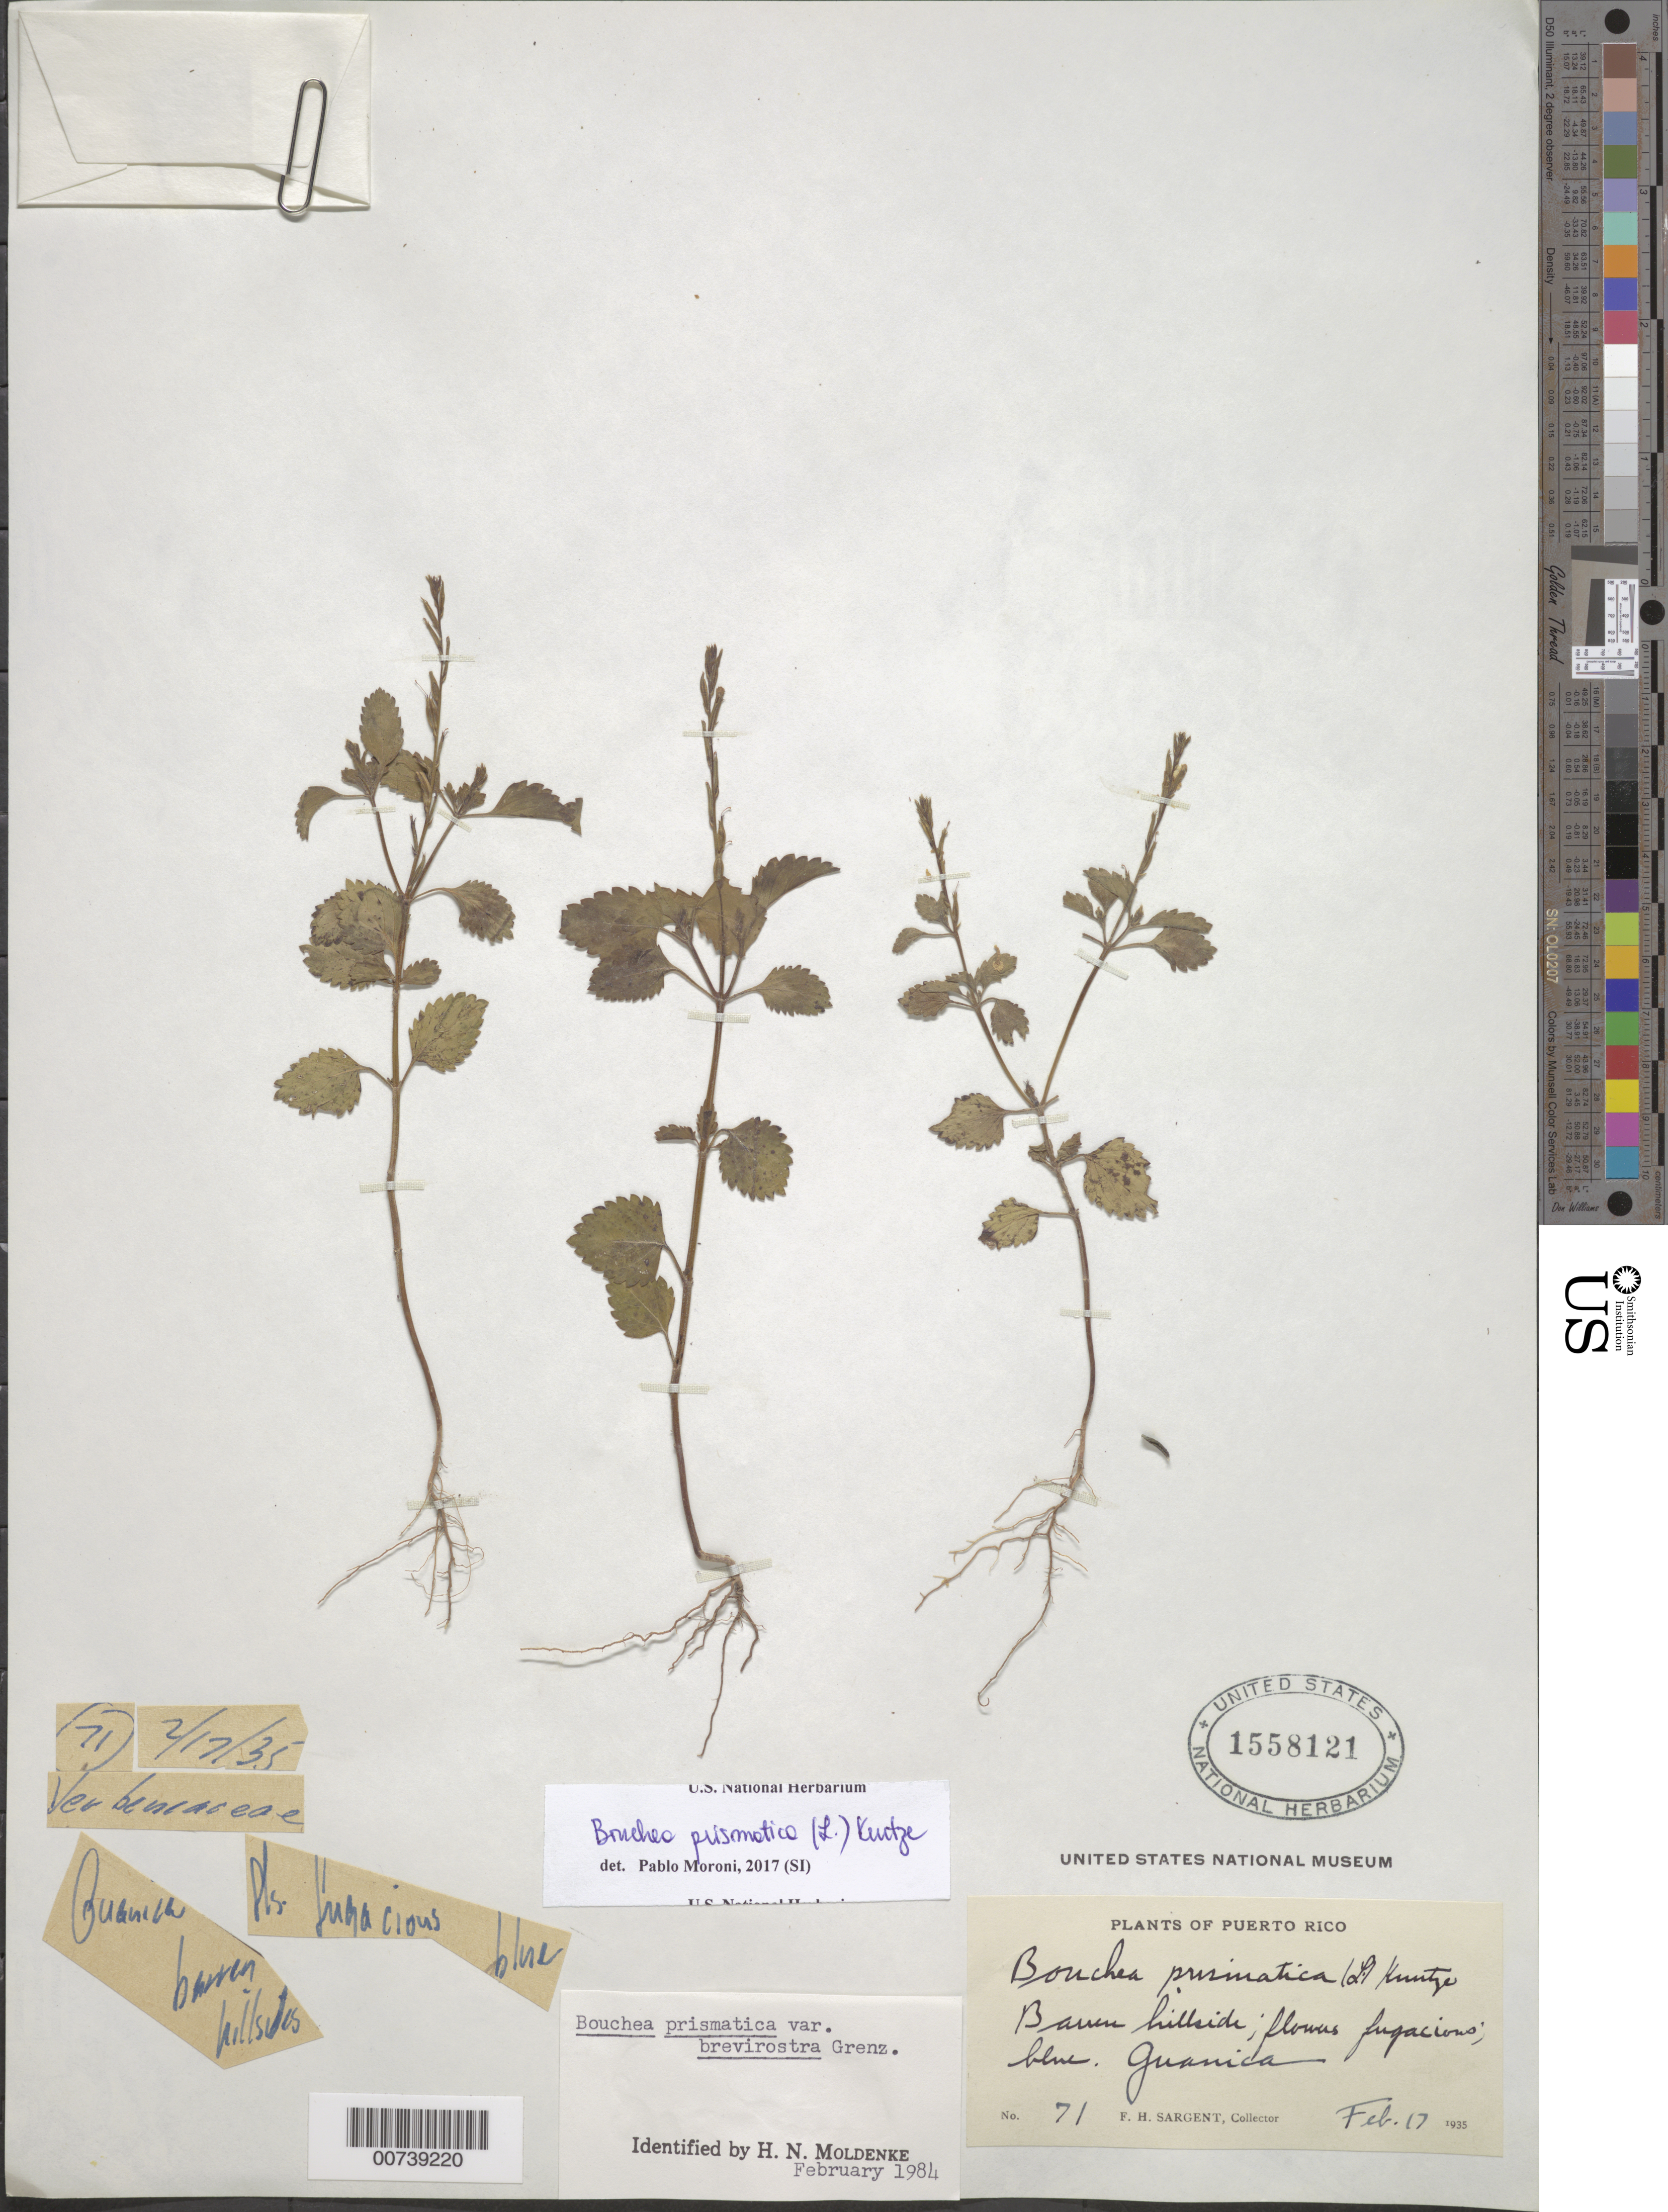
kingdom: Plantae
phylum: Tracheophyta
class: Magnoliopsida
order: Lamiales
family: Verbenaceae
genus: Bouchea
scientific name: Bouchea prismatica var. brevirostra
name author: Grenzeb.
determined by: Moldenke, H. N.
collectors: F. H. Sargent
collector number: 71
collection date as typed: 17 Feb 1935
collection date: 1935-02-17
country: Puerto Rico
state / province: Guánica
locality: Guanica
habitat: Barren hillside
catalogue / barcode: US 1558121